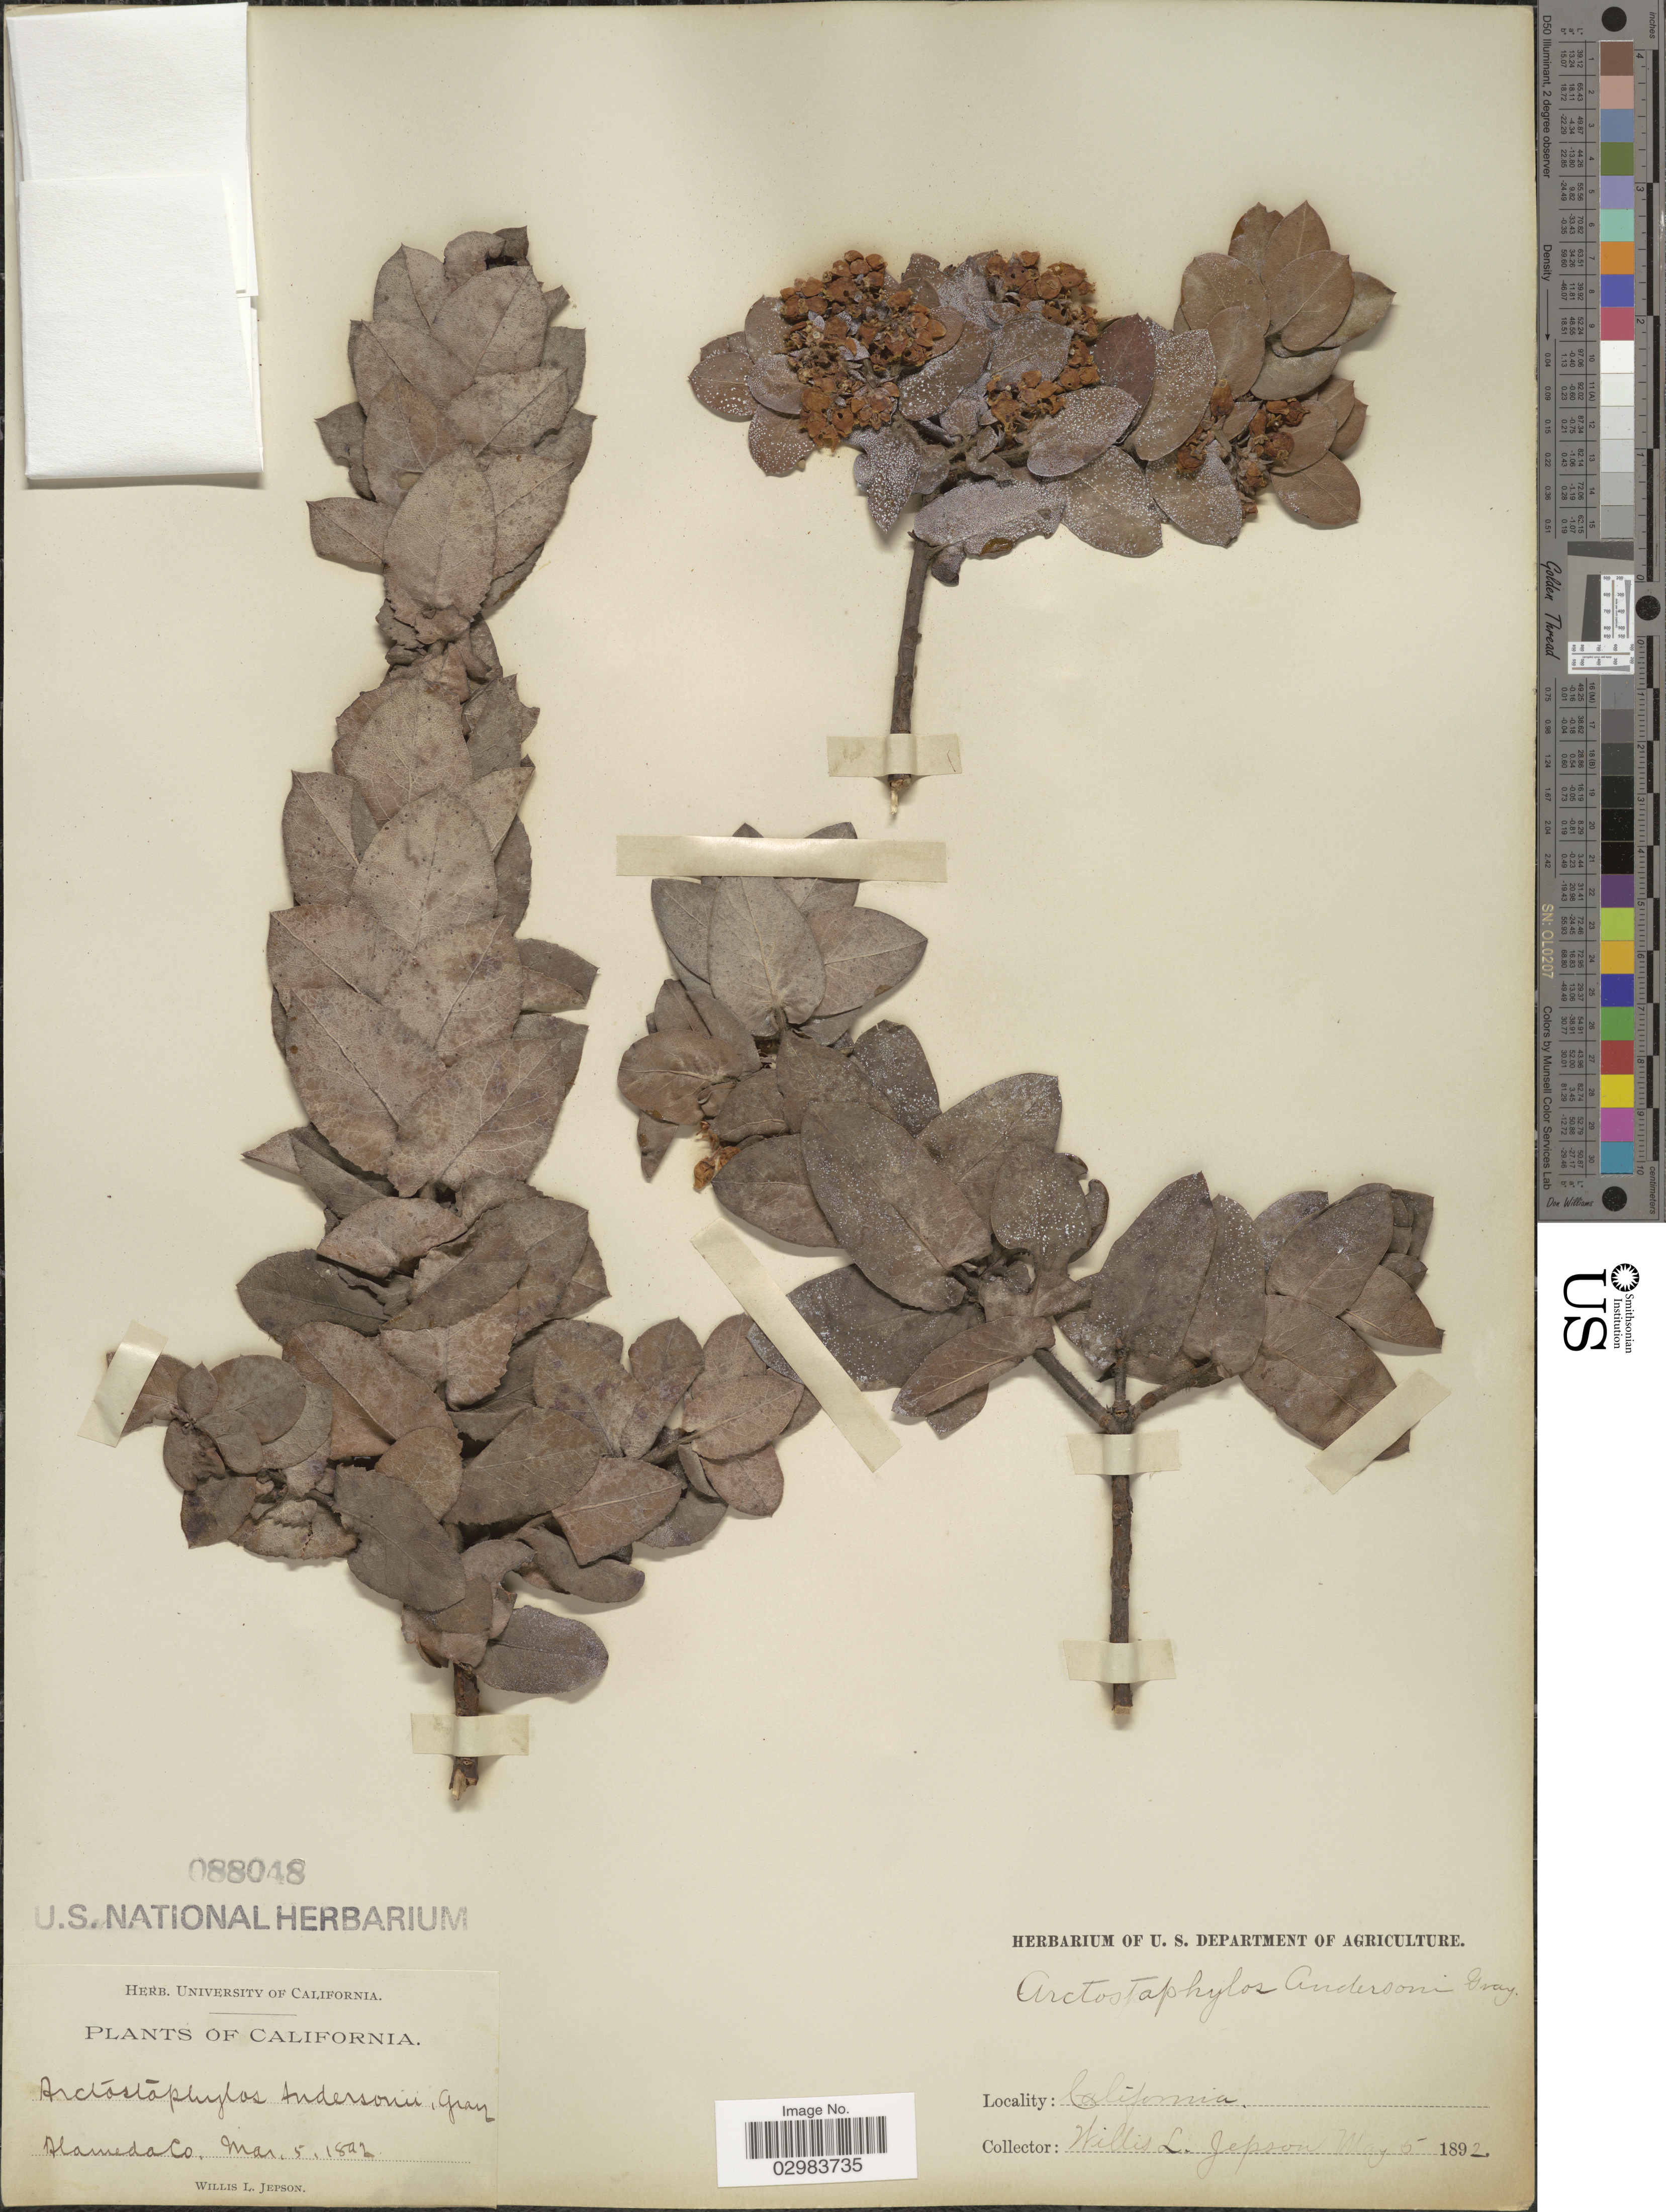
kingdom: Plantae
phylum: Tracheophyta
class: Magnoliopsida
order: Ericales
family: Ericaceae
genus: Arctostaphylos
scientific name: Arctostaphylos andersonii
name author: A. Gray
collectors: W. L. Jepson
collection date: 1892-03-05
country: United States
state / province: California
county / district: Alameda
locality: Alameda Co.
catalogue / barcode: US 88048